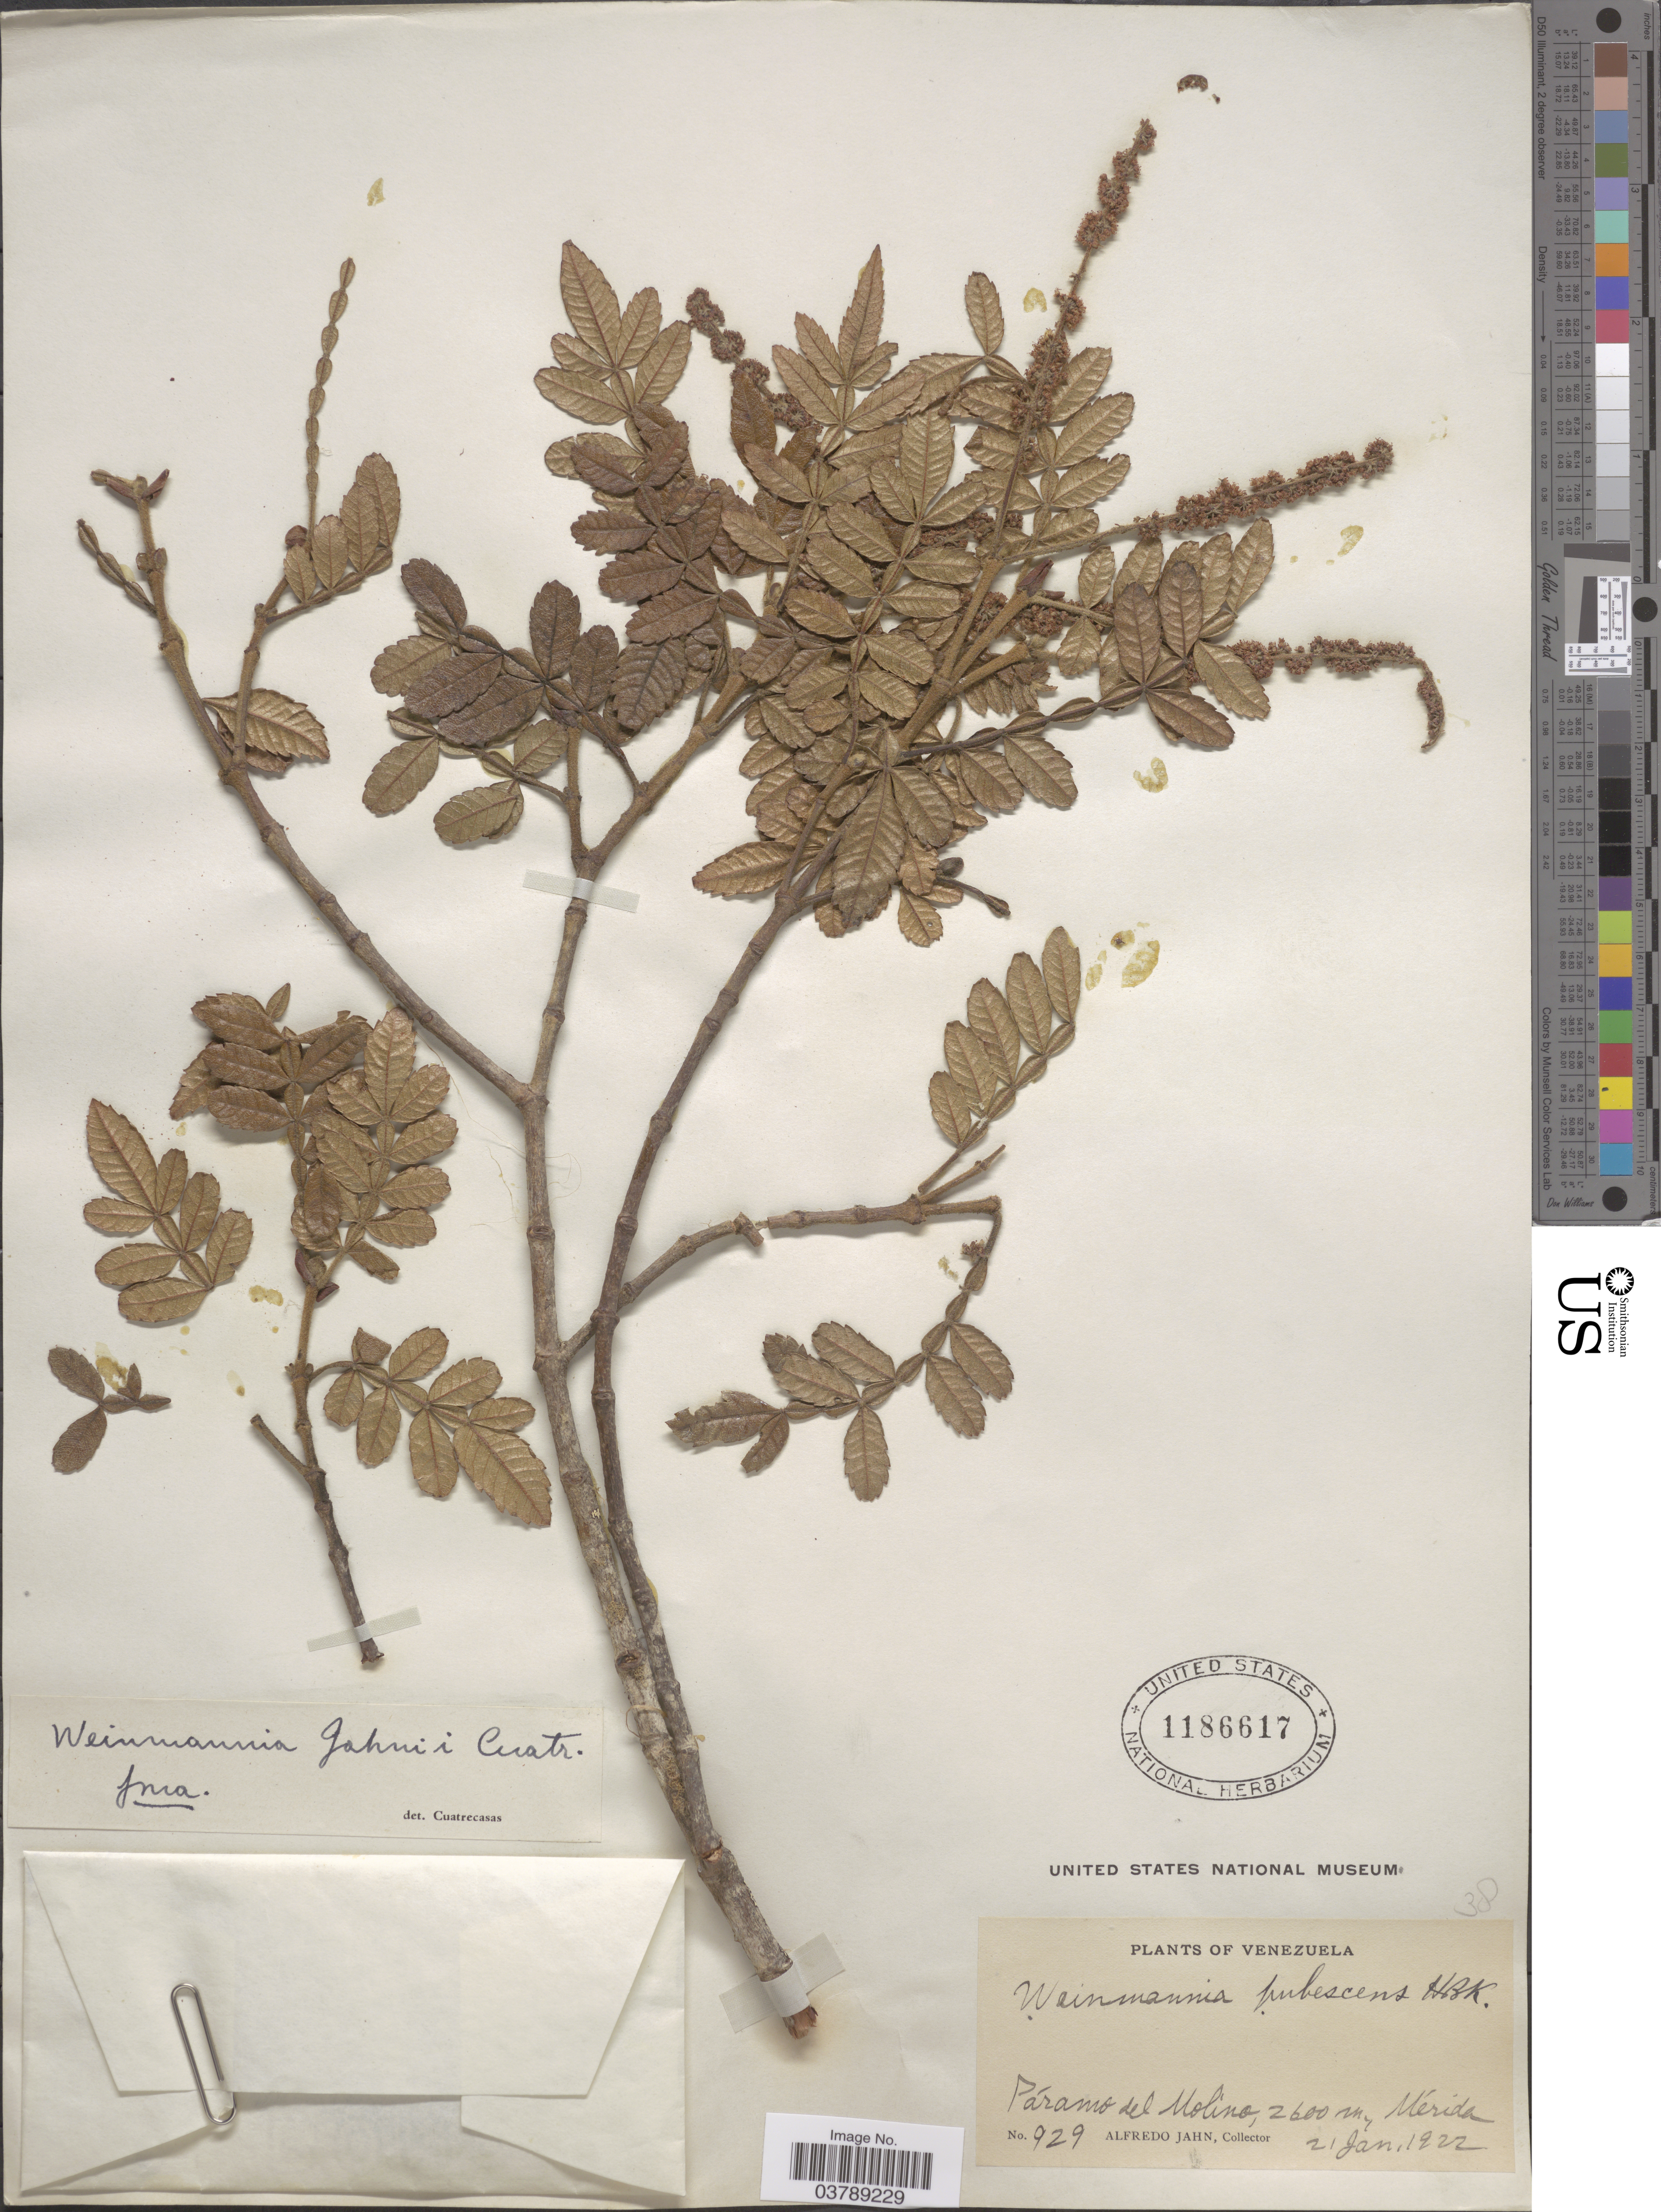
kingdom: Plantae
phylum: Tracheophyta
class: Magnoliopsida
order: Oxalidales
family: Cunoniaceae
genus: Weinmannia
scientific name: Weinmannia jahnii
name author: Cuatrec.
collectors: A. Jahn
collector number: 929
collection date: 1922-01-21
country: Venezuela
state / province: Merida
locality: Páramo del Molino.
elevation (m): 2600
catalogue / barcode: US 1186617